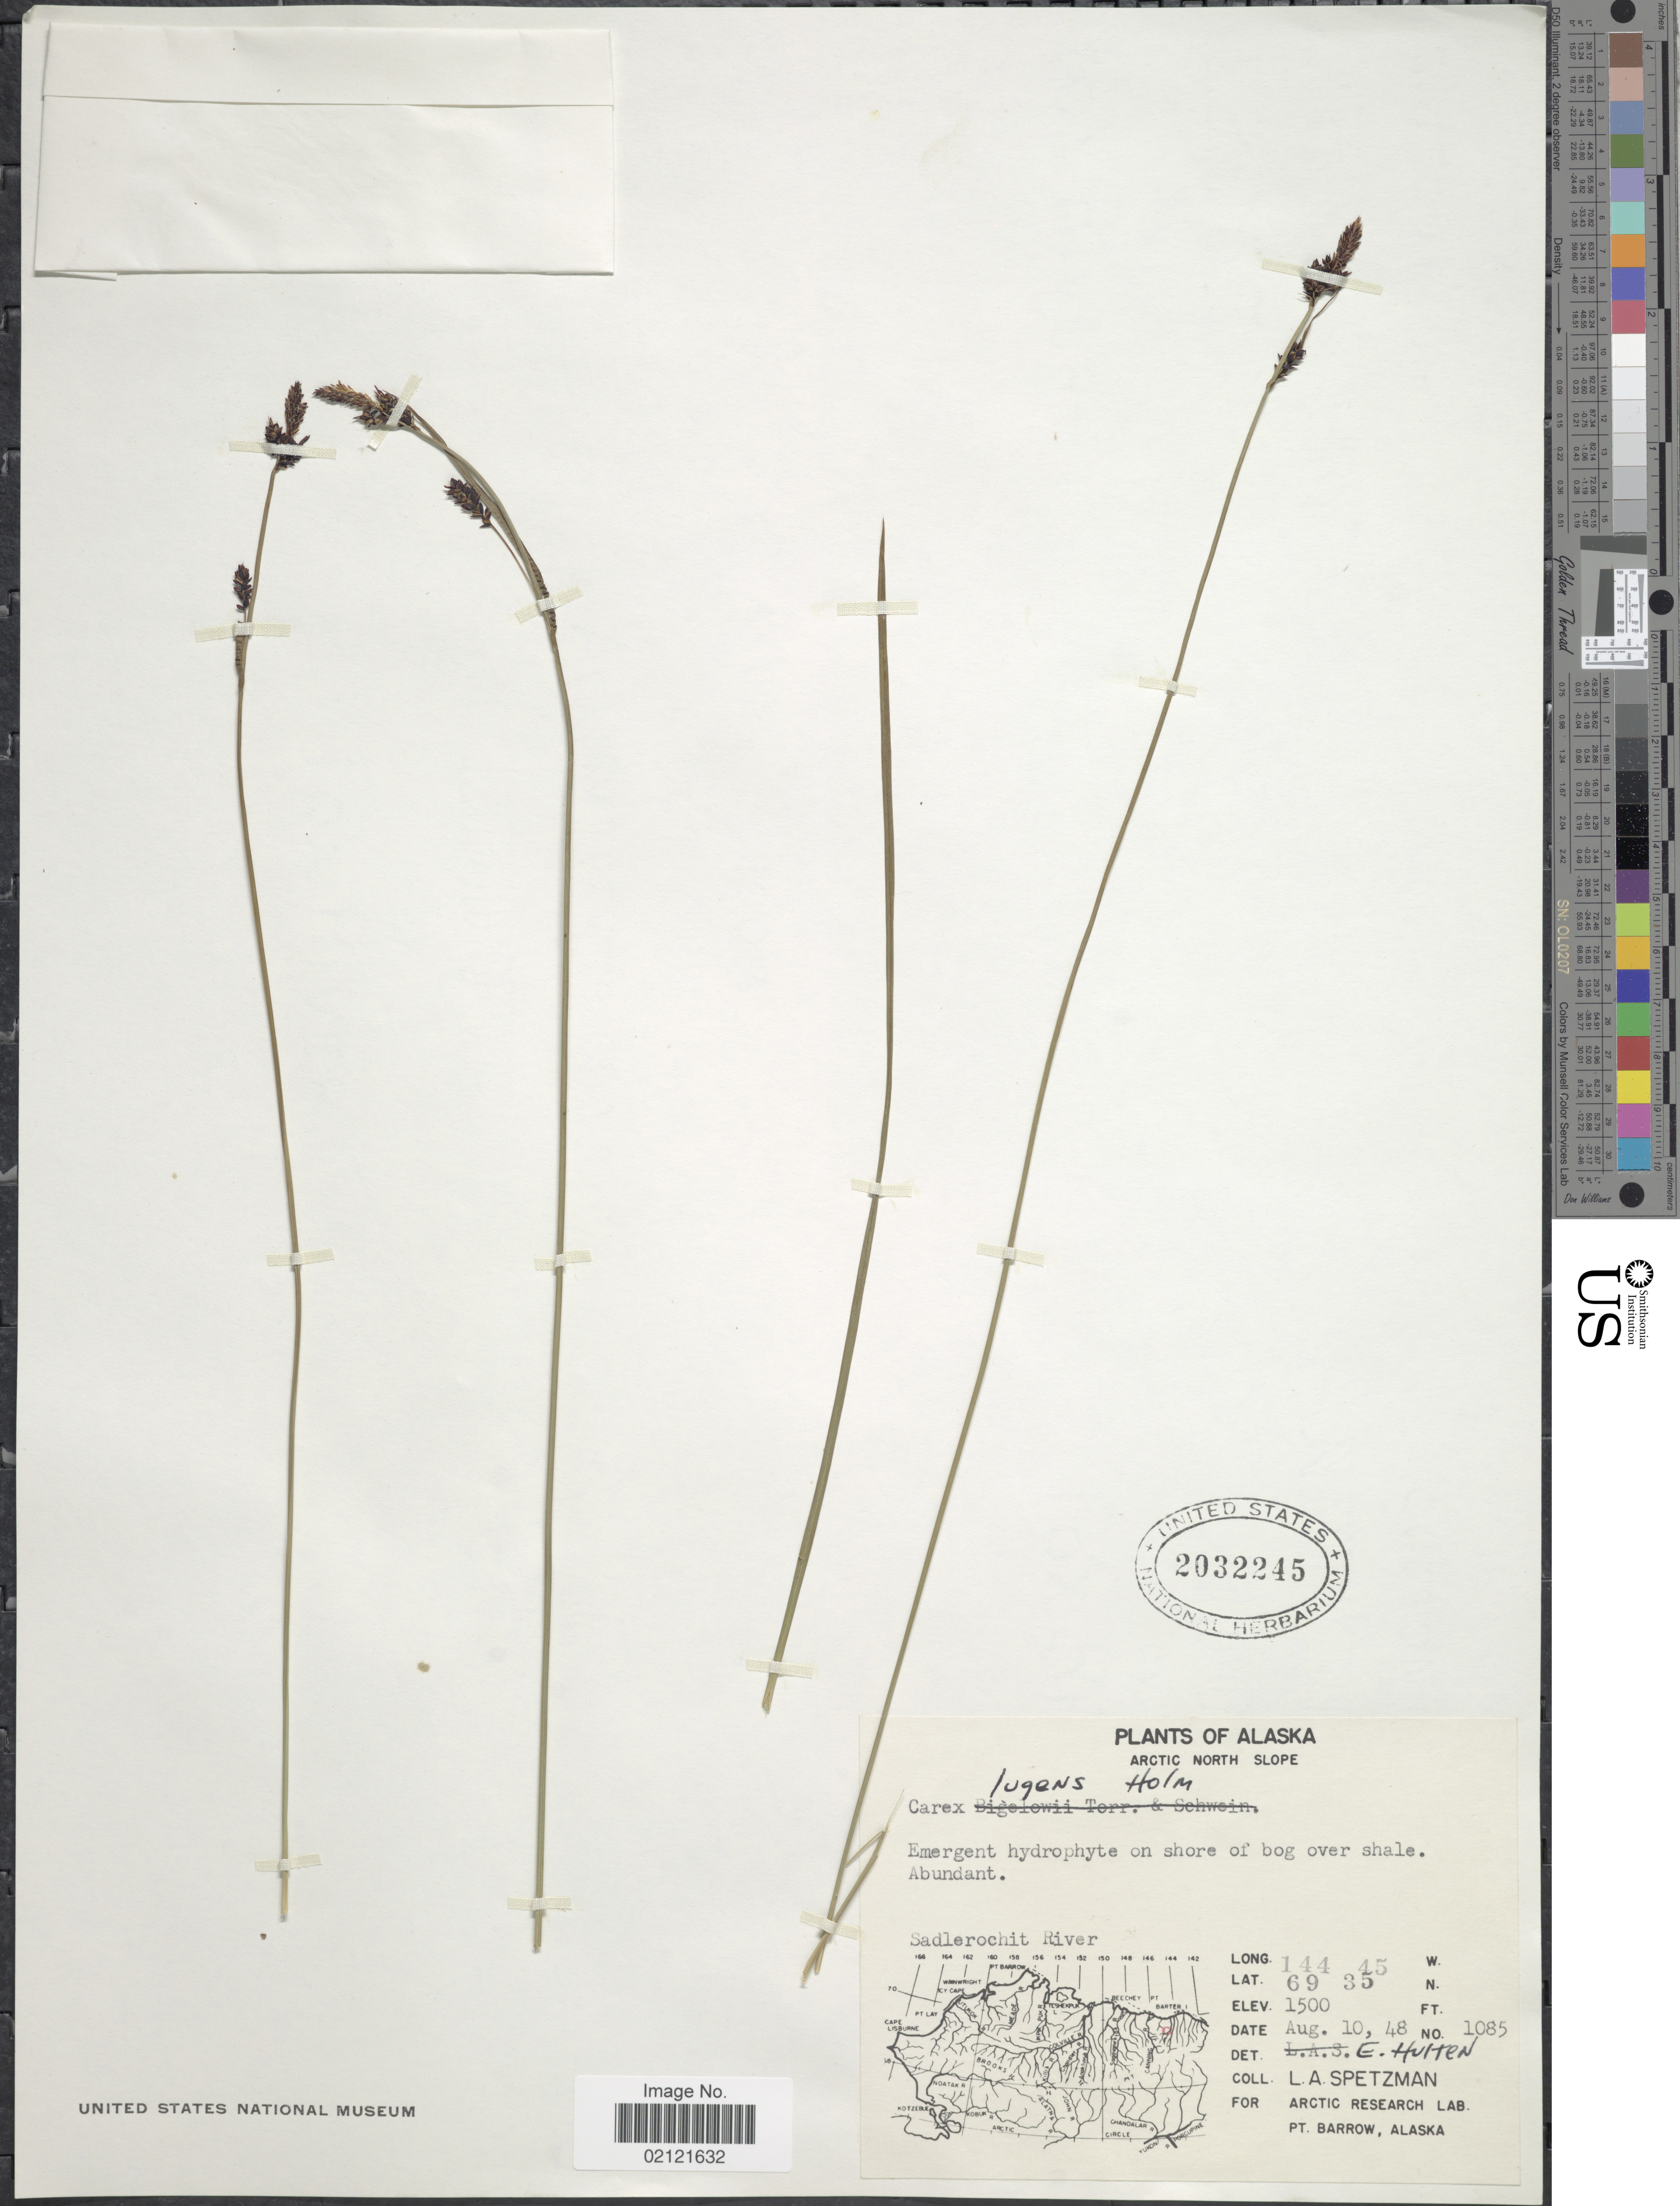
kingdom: Plantae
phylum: Tracheophyta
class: Liliopsida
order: Poales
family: Cyperaceae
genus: Carex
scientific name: Carex bigelowii subsp. lugens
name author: (Holm) T.V. Egorova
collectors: L. Spetzman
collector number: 1085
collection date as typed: Transcribed d/m/y: 10/8/48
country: United States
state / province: Alaska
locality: Arctic North Slope, Sadlerochit River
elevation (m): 457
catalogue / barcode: US 2032245